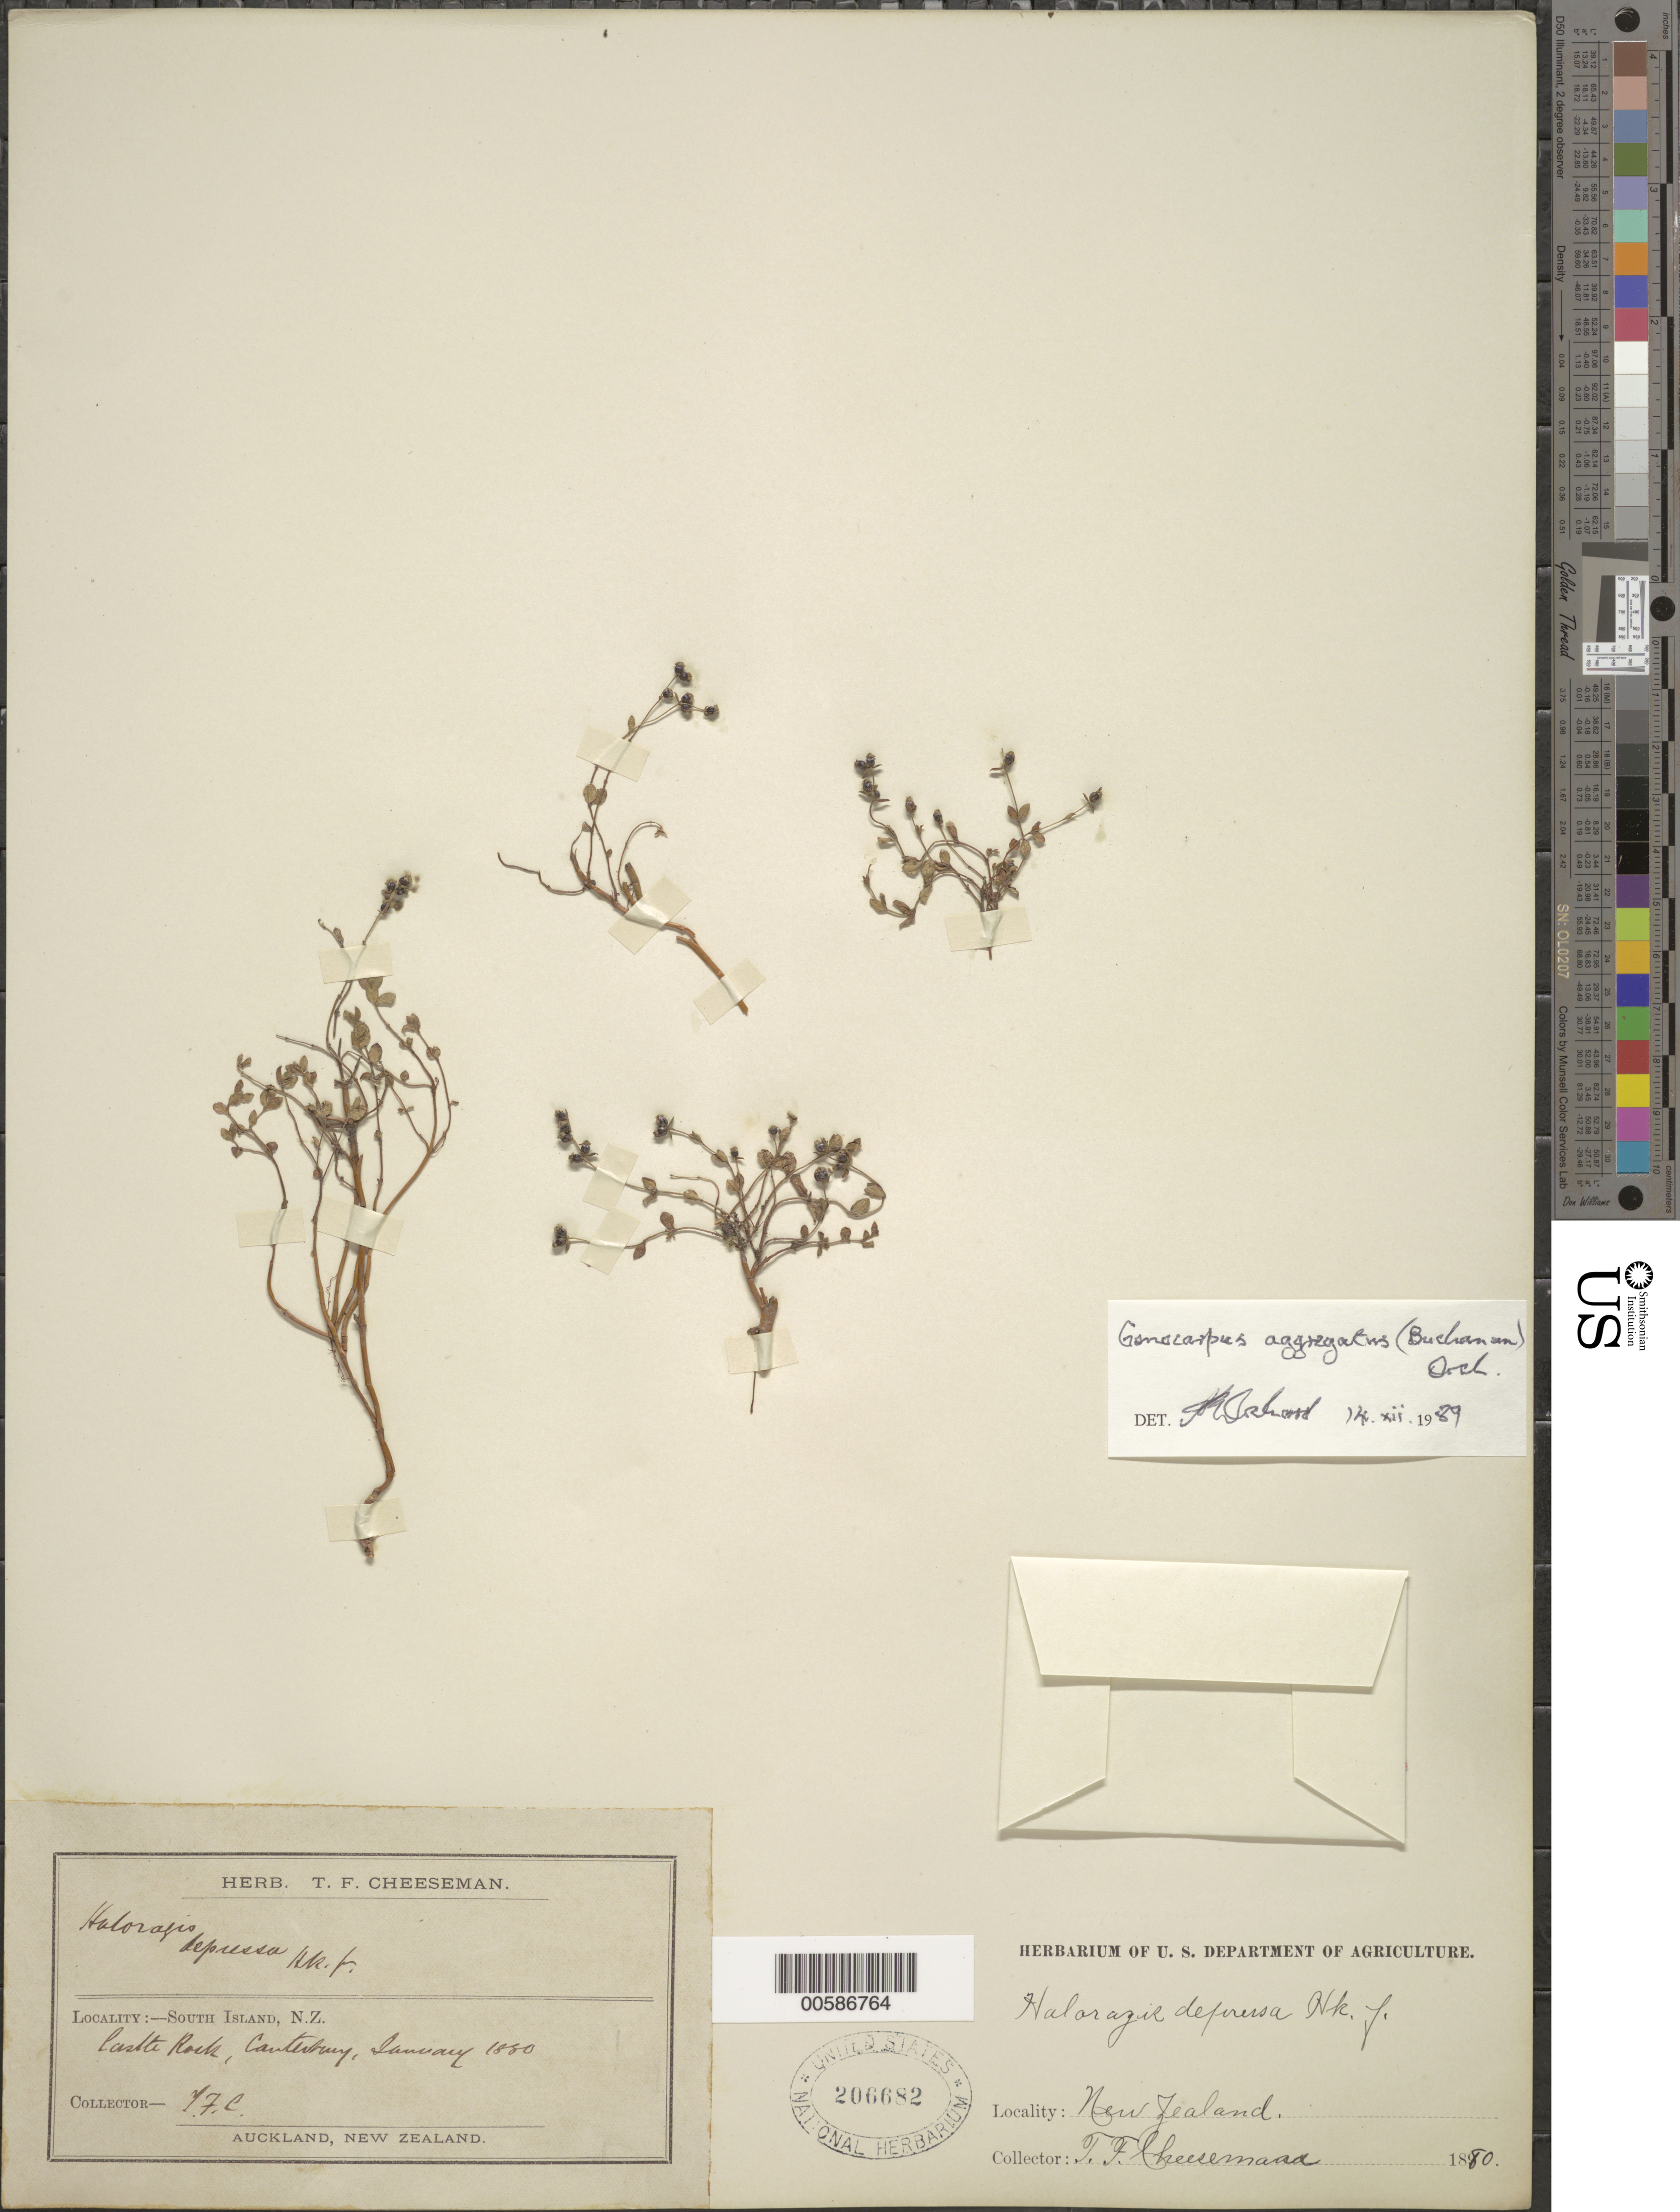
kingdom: Plantae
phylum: Tracheophyta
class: Magnoliopsida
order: Saxifragales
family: Haloragaceae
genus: Gonocarpus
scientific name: Gonocarpus aggregatus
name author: (Buchanan) Orchard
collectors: T. F. Cheeseman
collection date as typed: Jan 1880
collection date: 1880-01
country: New Zealand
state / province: Canterbury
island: South Island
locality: Castle Rock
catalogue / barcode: US 206682